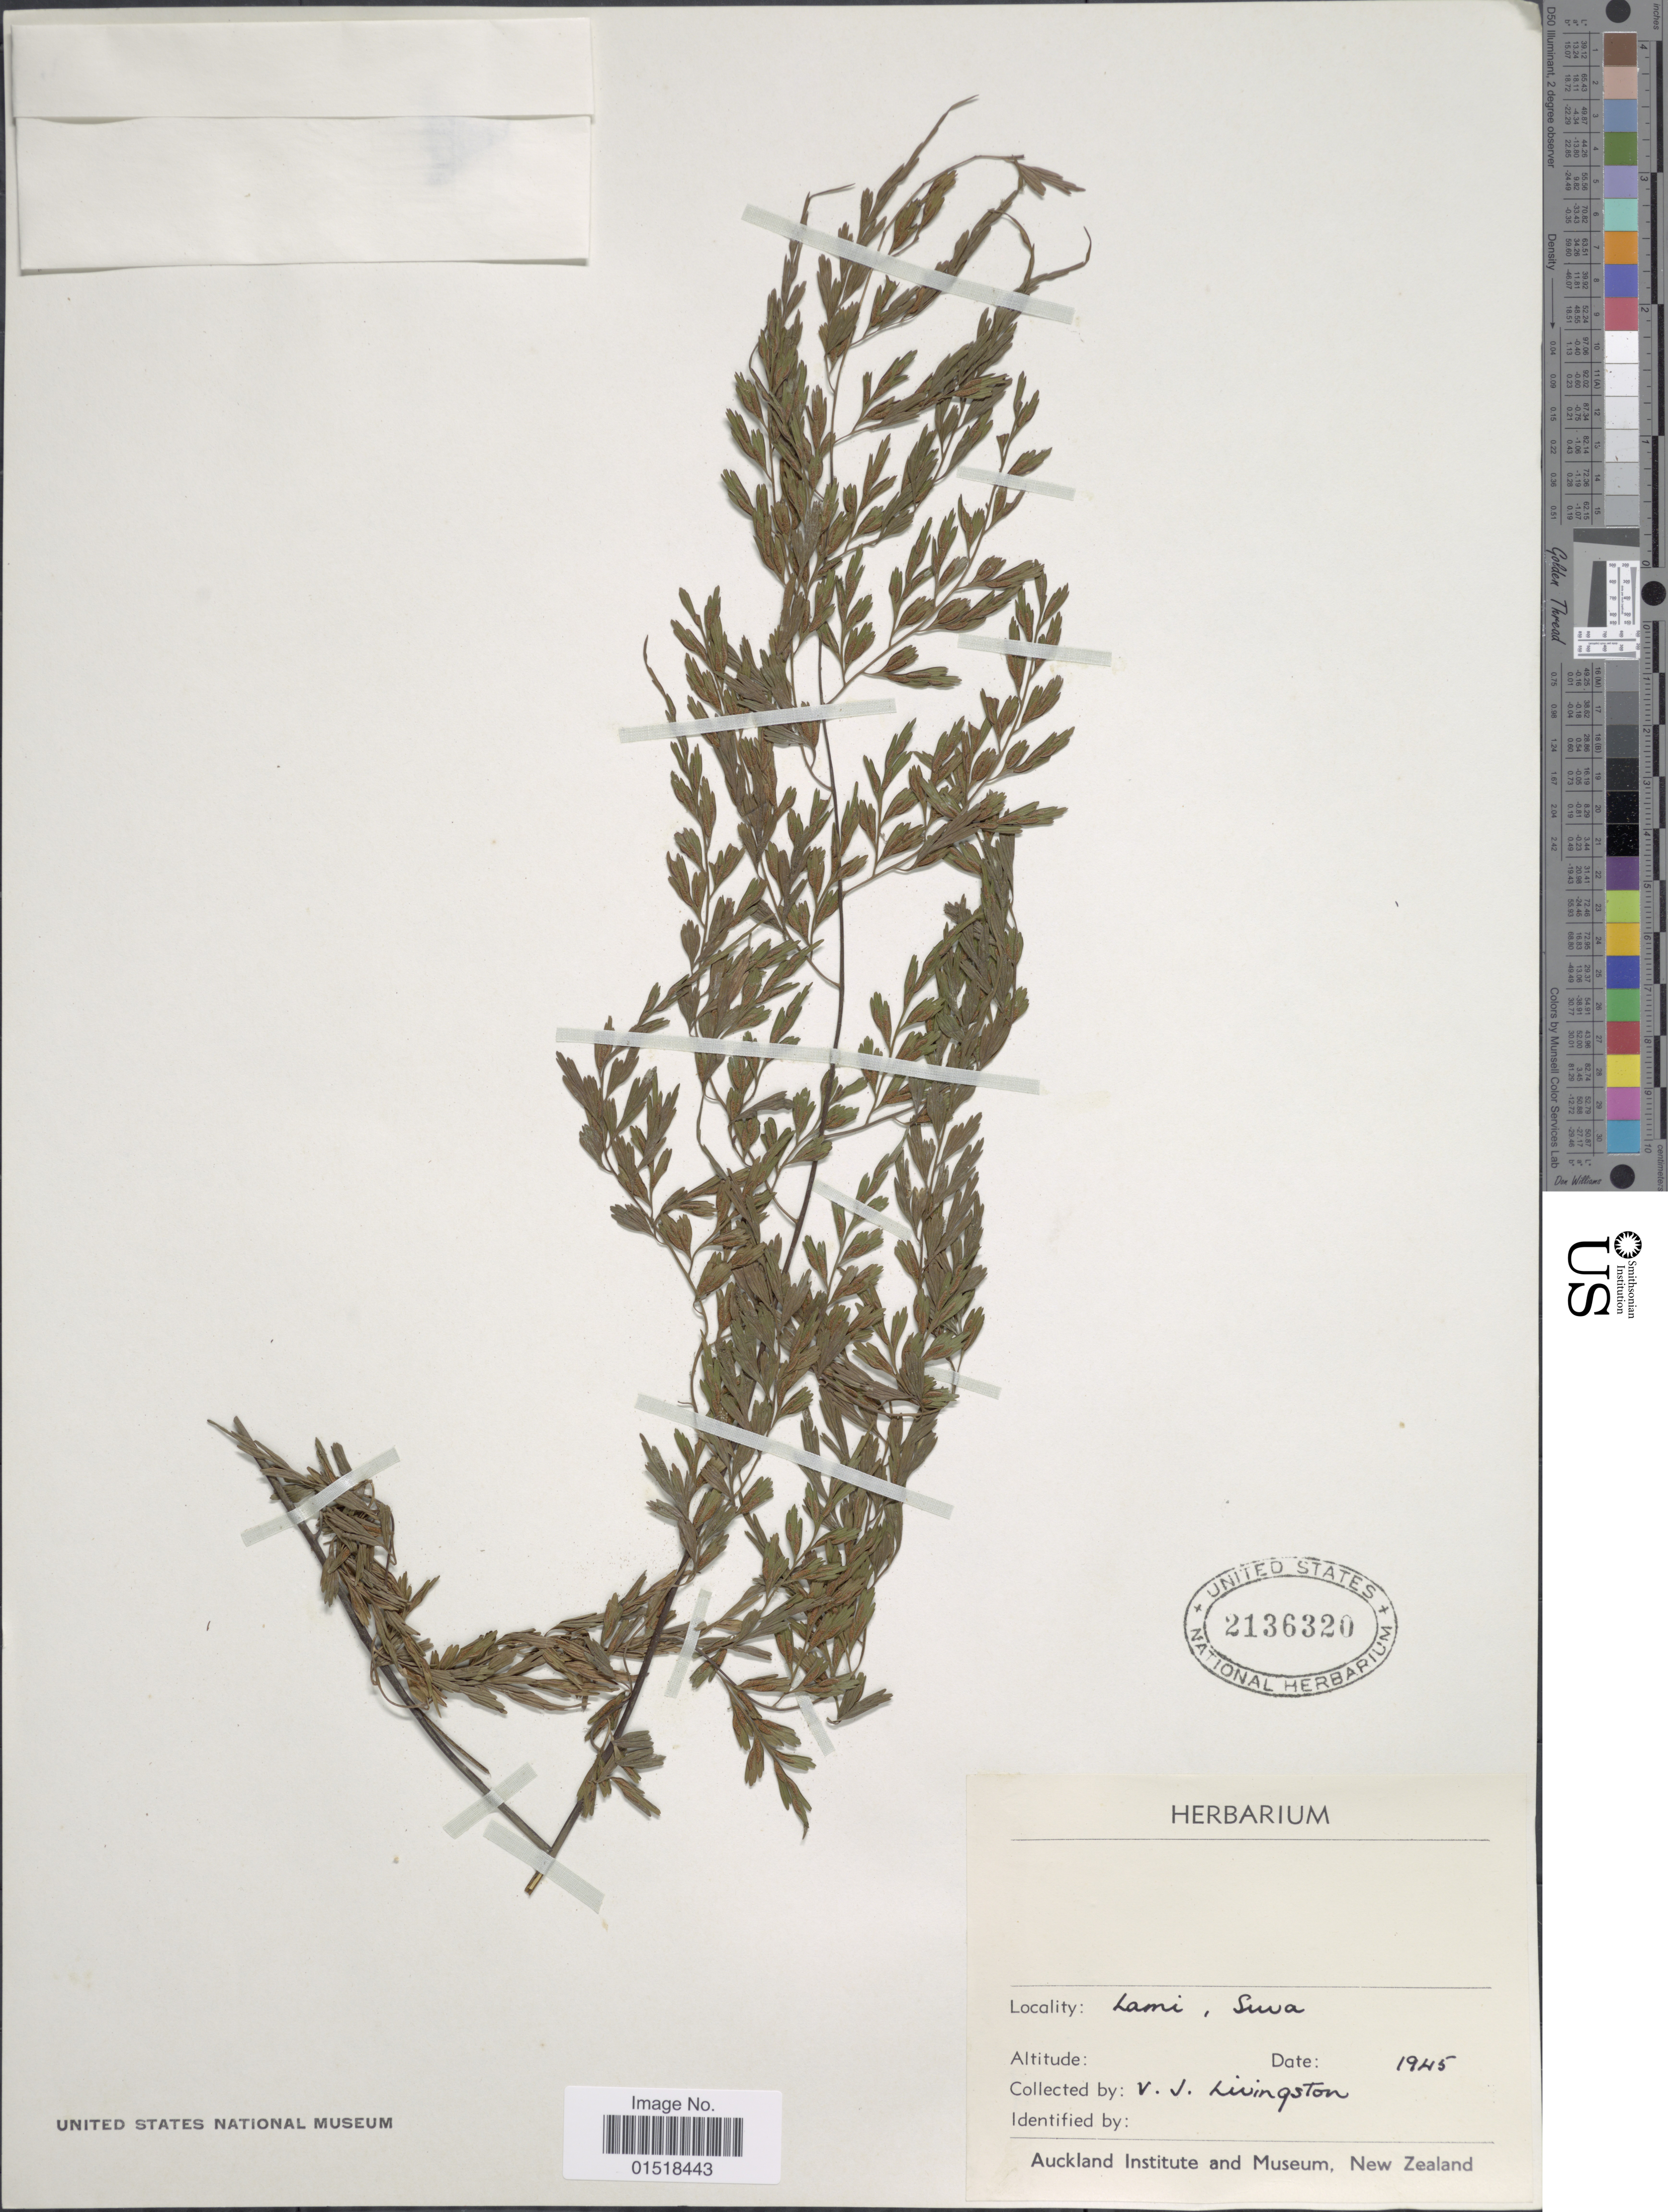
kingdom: Plantae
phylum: Tracheophyta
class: Polypodiopsida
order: Polypodiales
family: Aspleniaceae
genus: Asplenium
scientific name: Asplenium sp.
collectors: V. Livingston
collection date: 1945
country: Fiji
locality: Lami, Suva.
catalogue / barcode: US 2136320